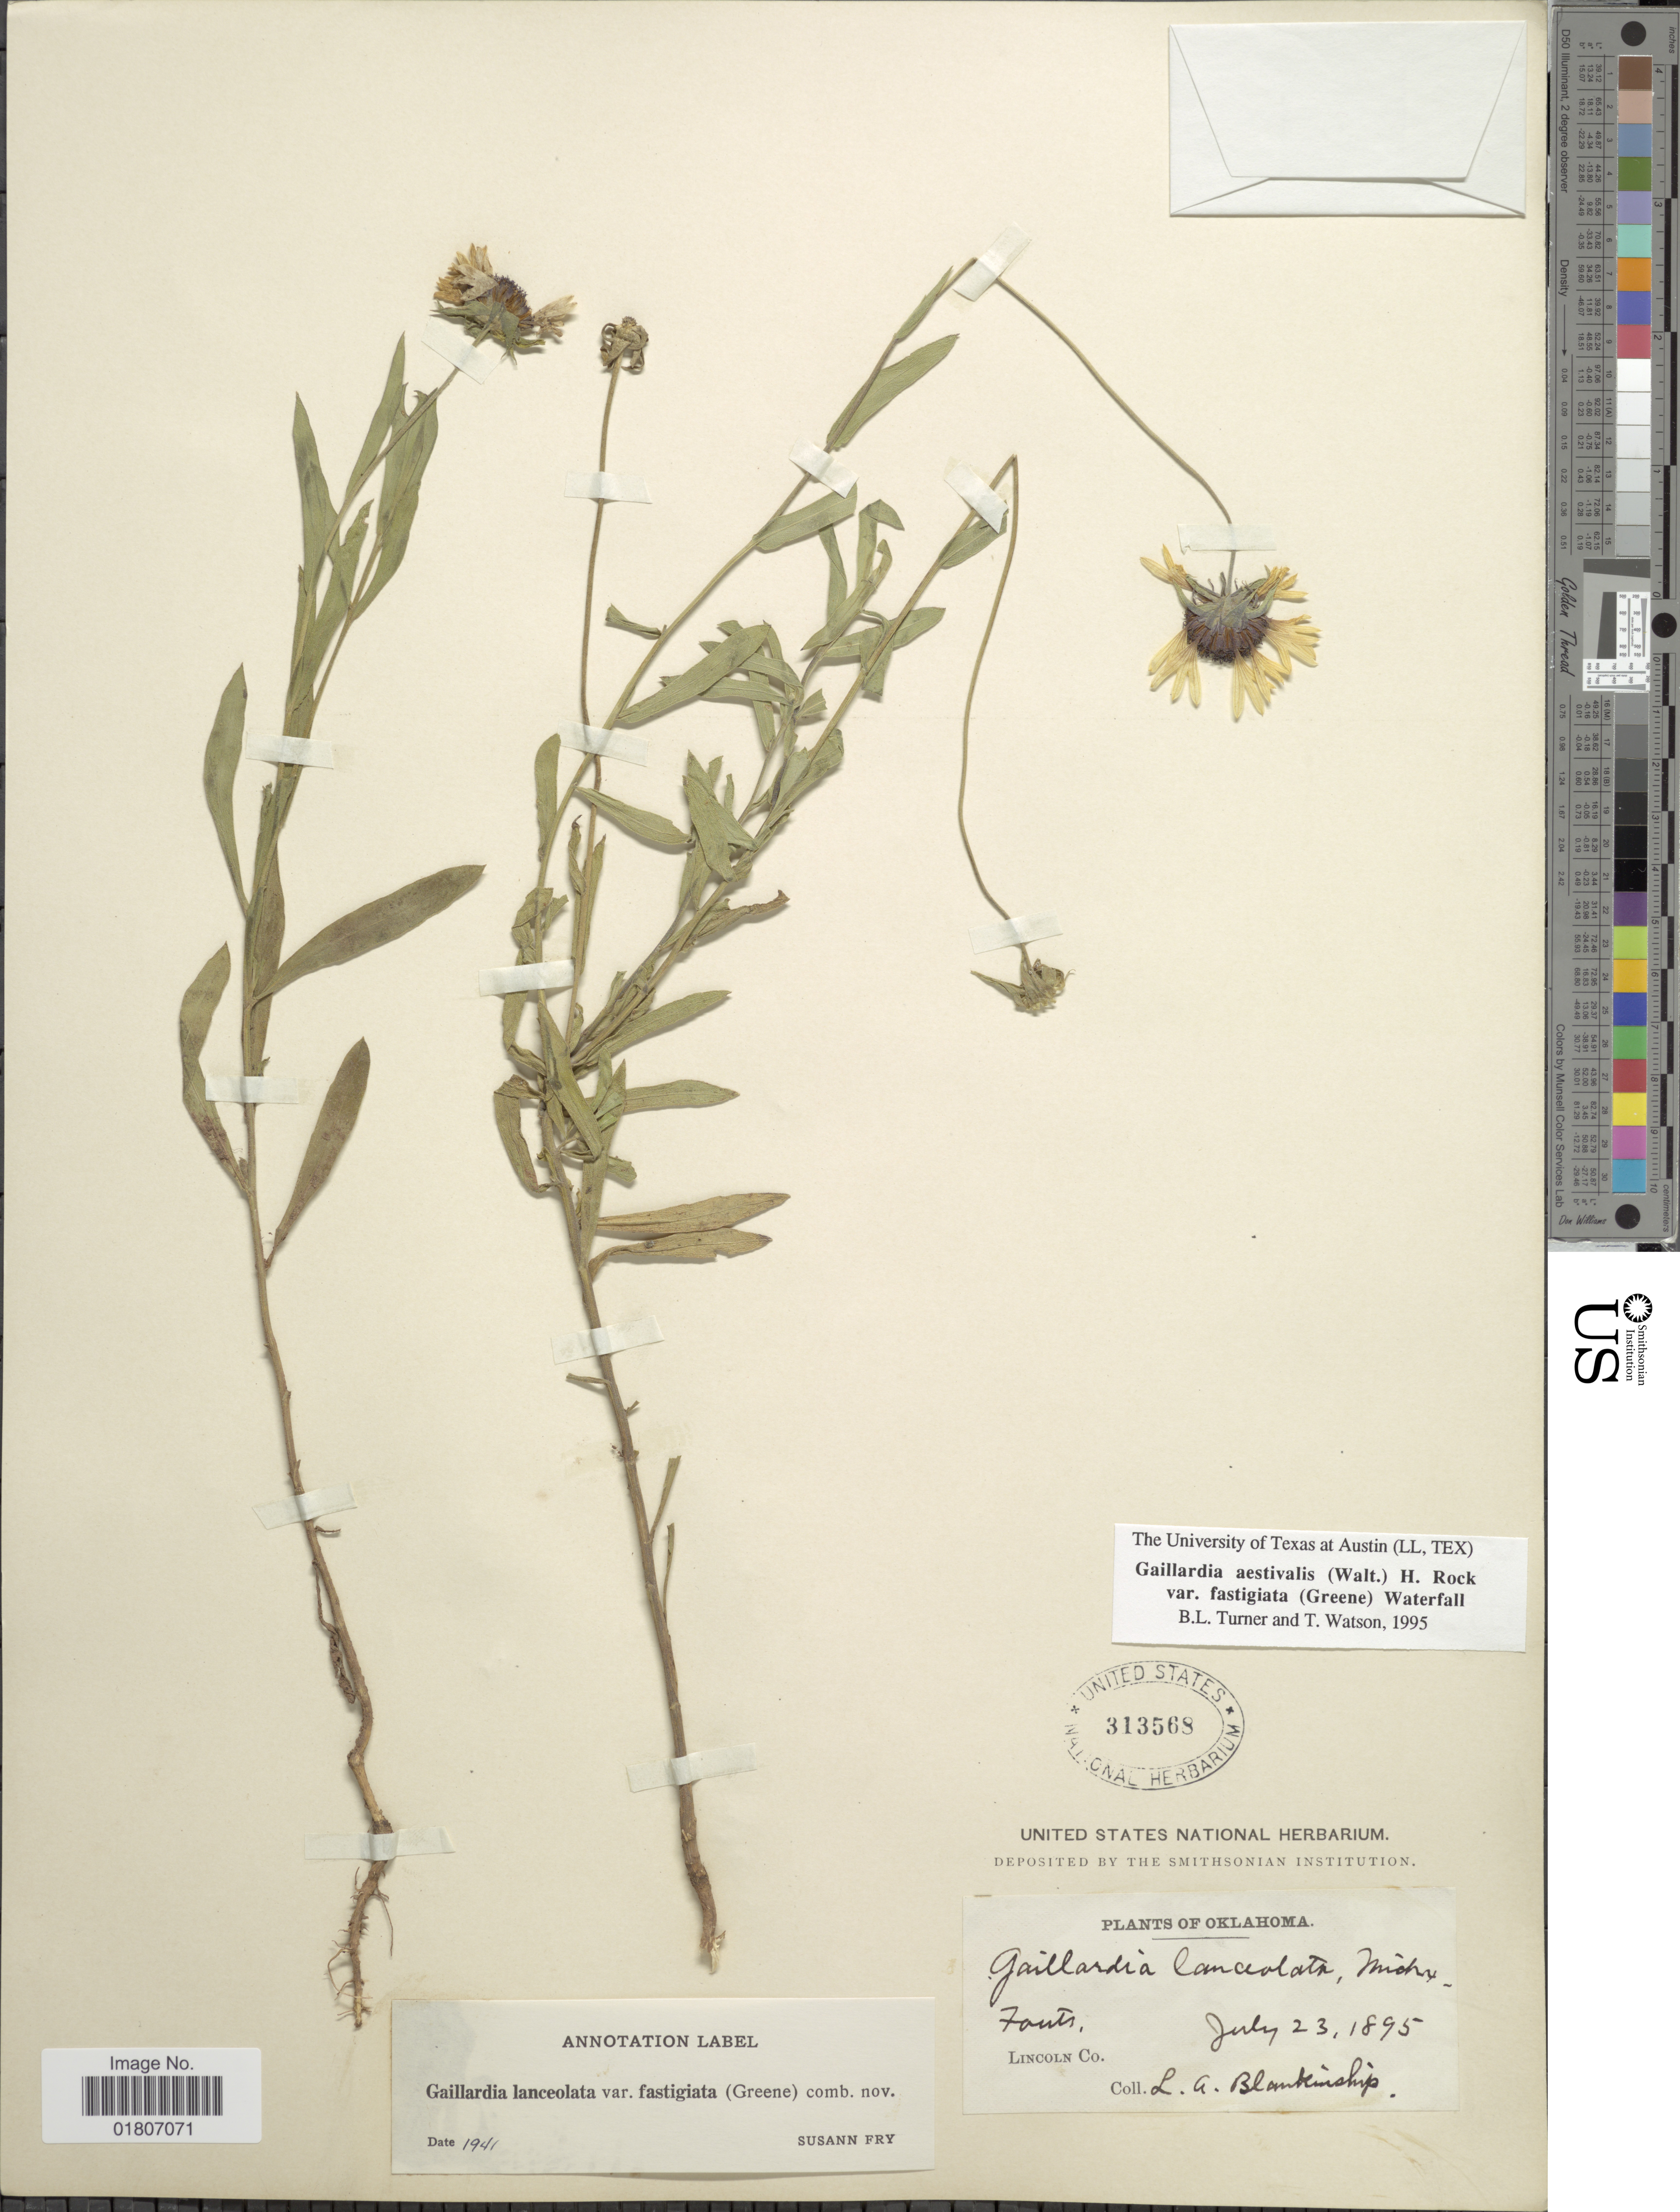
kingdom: Plantae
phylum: Tracheophyta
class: Magnoliopsida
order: Asterales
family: Asteraceae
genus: Gaillardia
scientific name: Gaillardia aestivalis var. fastigiata (indet)?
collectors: L. A. Blankinship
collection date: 1895-07-23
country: United States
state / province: Oklahoma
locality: Fonts. Lincoln Co.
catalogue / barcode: US 313568